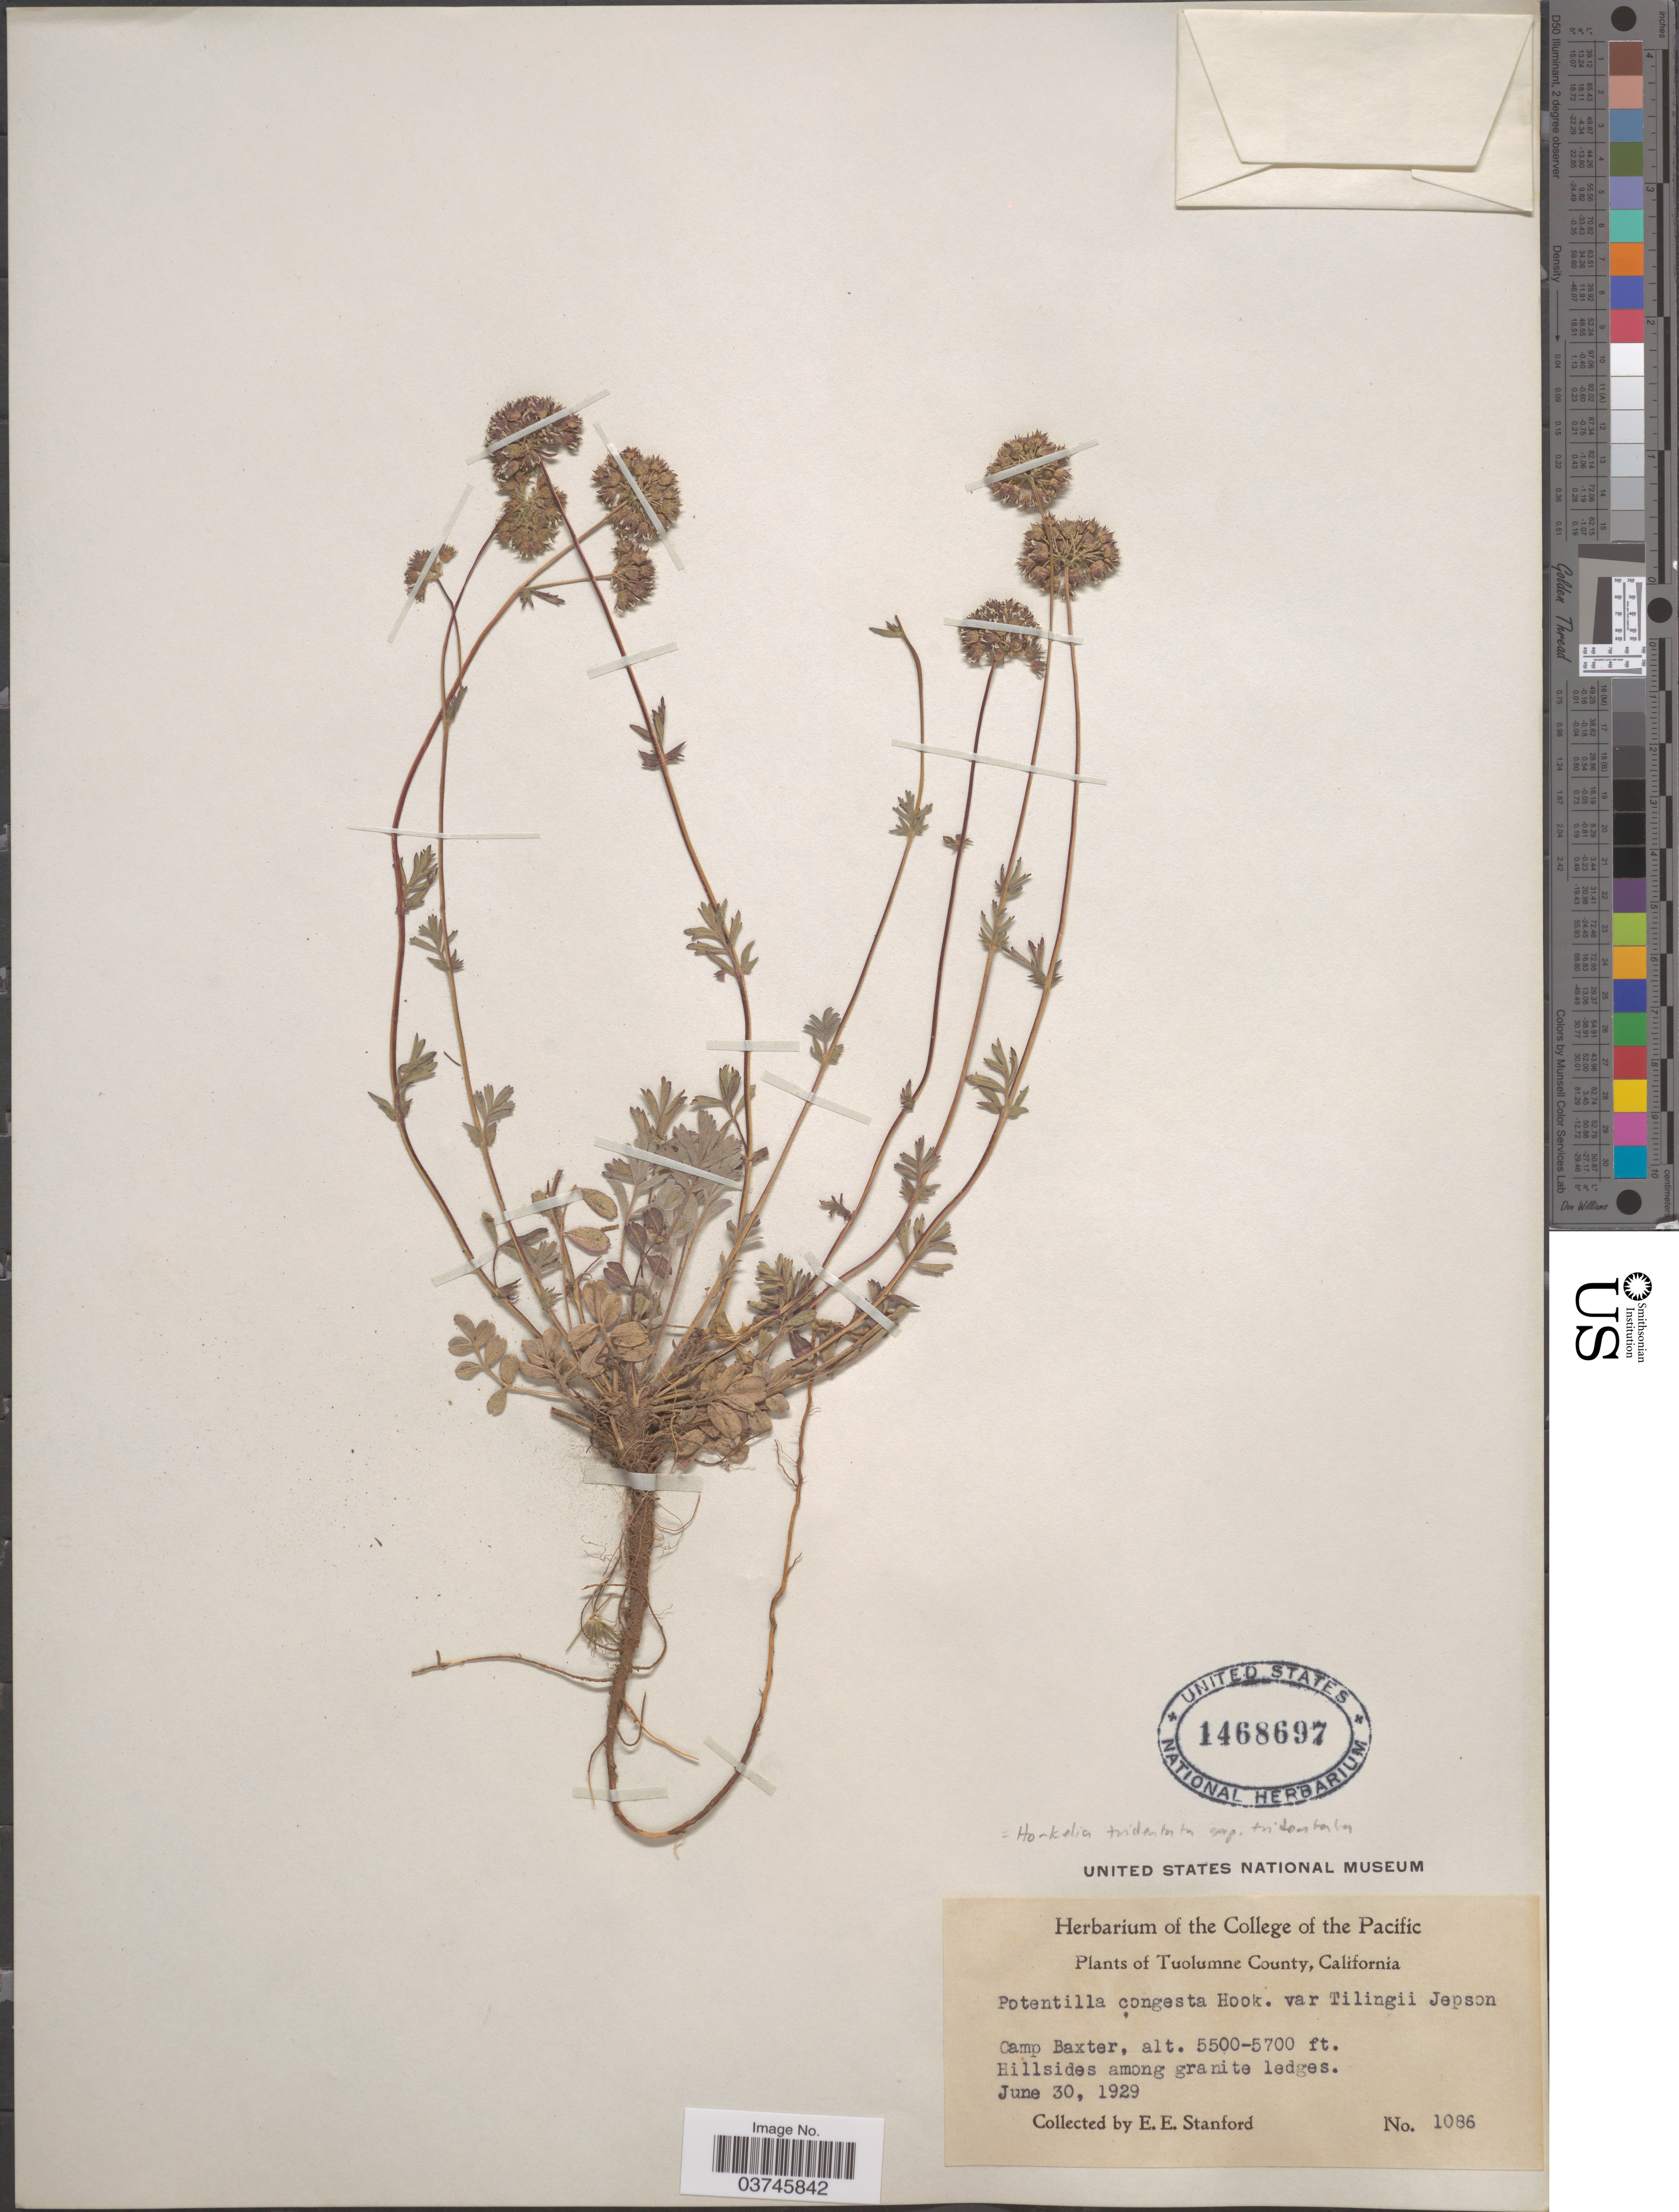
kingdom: Plantae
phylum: Tracheophyta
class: Magnoliopsida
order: Rosales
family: Rosaceae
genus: Potentilla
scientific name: Potentilla tilingii var. tilingii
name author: (Regel) Greene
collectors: E. Stanford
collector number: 1086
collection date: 1929-06-30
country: United States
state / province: California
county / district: Tuolumne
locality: Tuolumne County. Camp Baxter.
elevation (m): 1676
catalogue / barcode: US 1468697